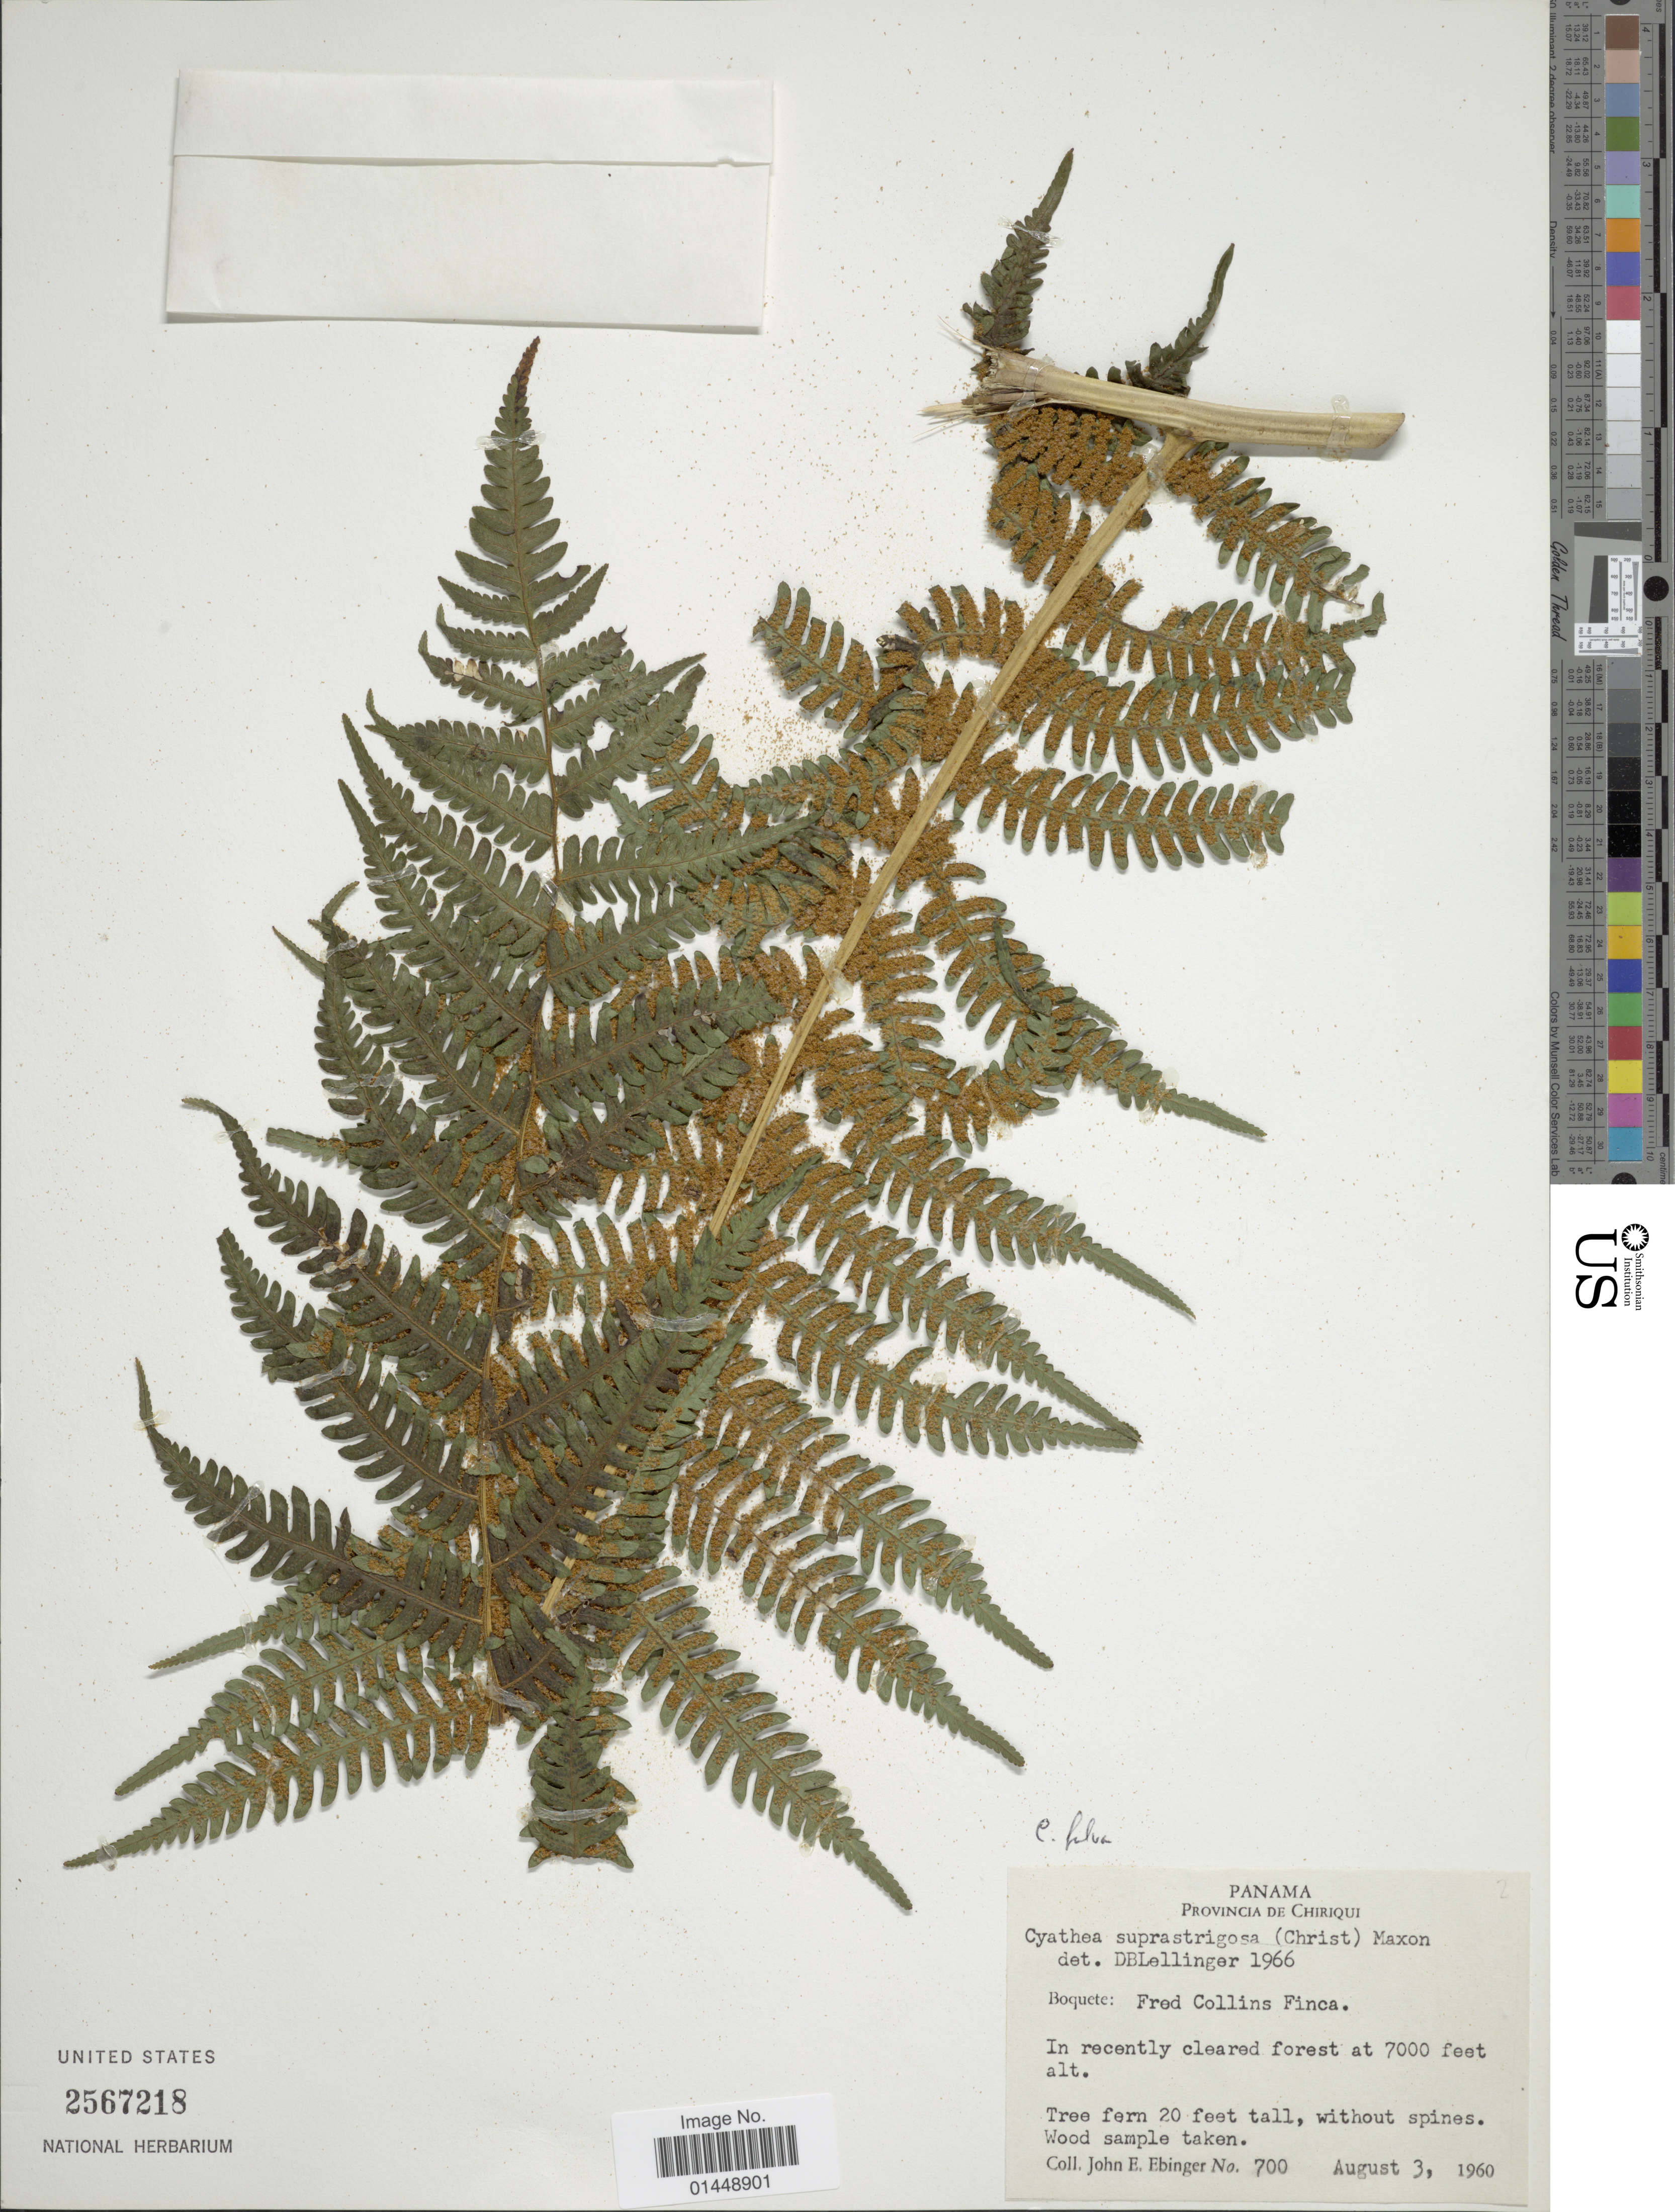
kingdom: Plantae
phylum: Tracheophyta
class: Polypodiopsida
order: Cyatheales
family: Cyatheaceae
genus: Cyathea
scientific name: Cyathea fulva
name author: (M. Martens & Galeotti) Fée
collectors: J. Ebinger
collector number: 700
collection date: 1960-08-03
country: Panama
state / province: Chiriqui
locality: Provincia de Chiriqui. Boquete: Fred Collins Finca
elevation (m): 2134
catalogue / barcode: US 2567218